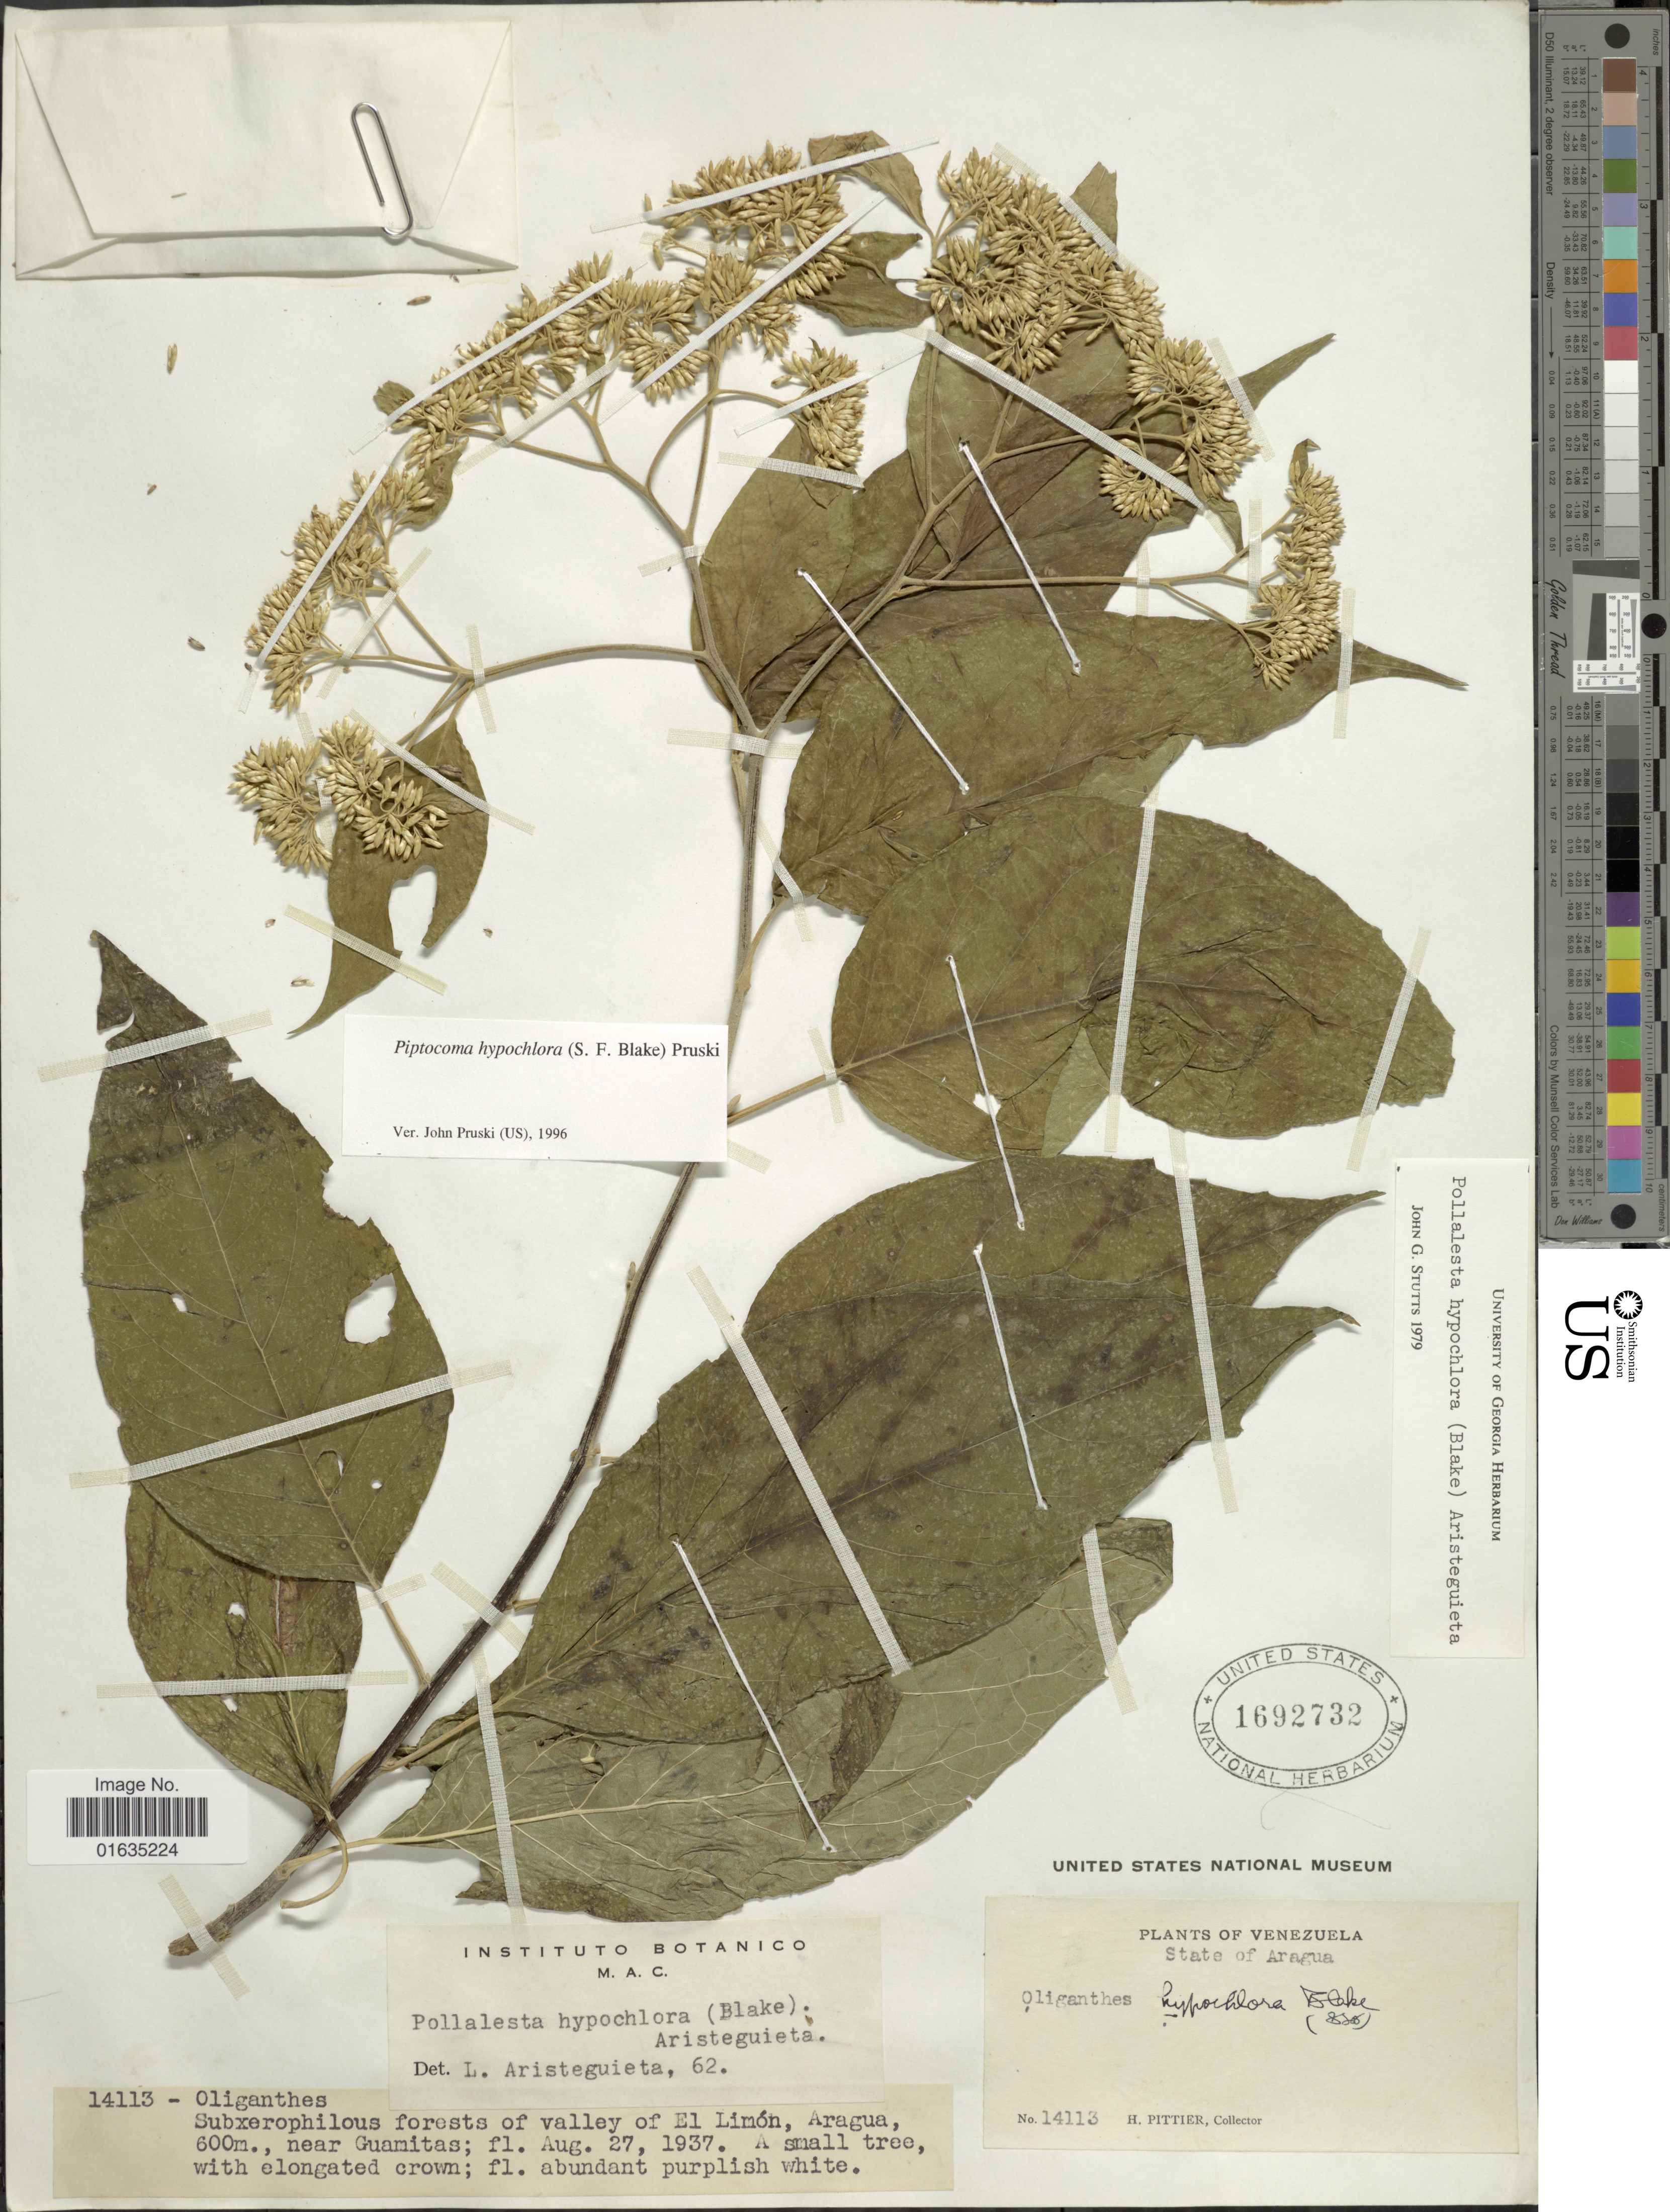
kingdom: Plantae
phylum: Tracheophyta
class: Magnoliopsida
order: Asterales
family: Asteraceae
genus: Piptocoma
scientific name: Piptocoma hypochlora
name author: (S.F. Blake) Pruski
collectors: H. F. Pittier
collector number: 14113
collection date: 1937-08-27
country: Venezuela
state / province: Aragua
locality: Valley of El Limon, near Guamitas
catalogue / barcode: US 1692732